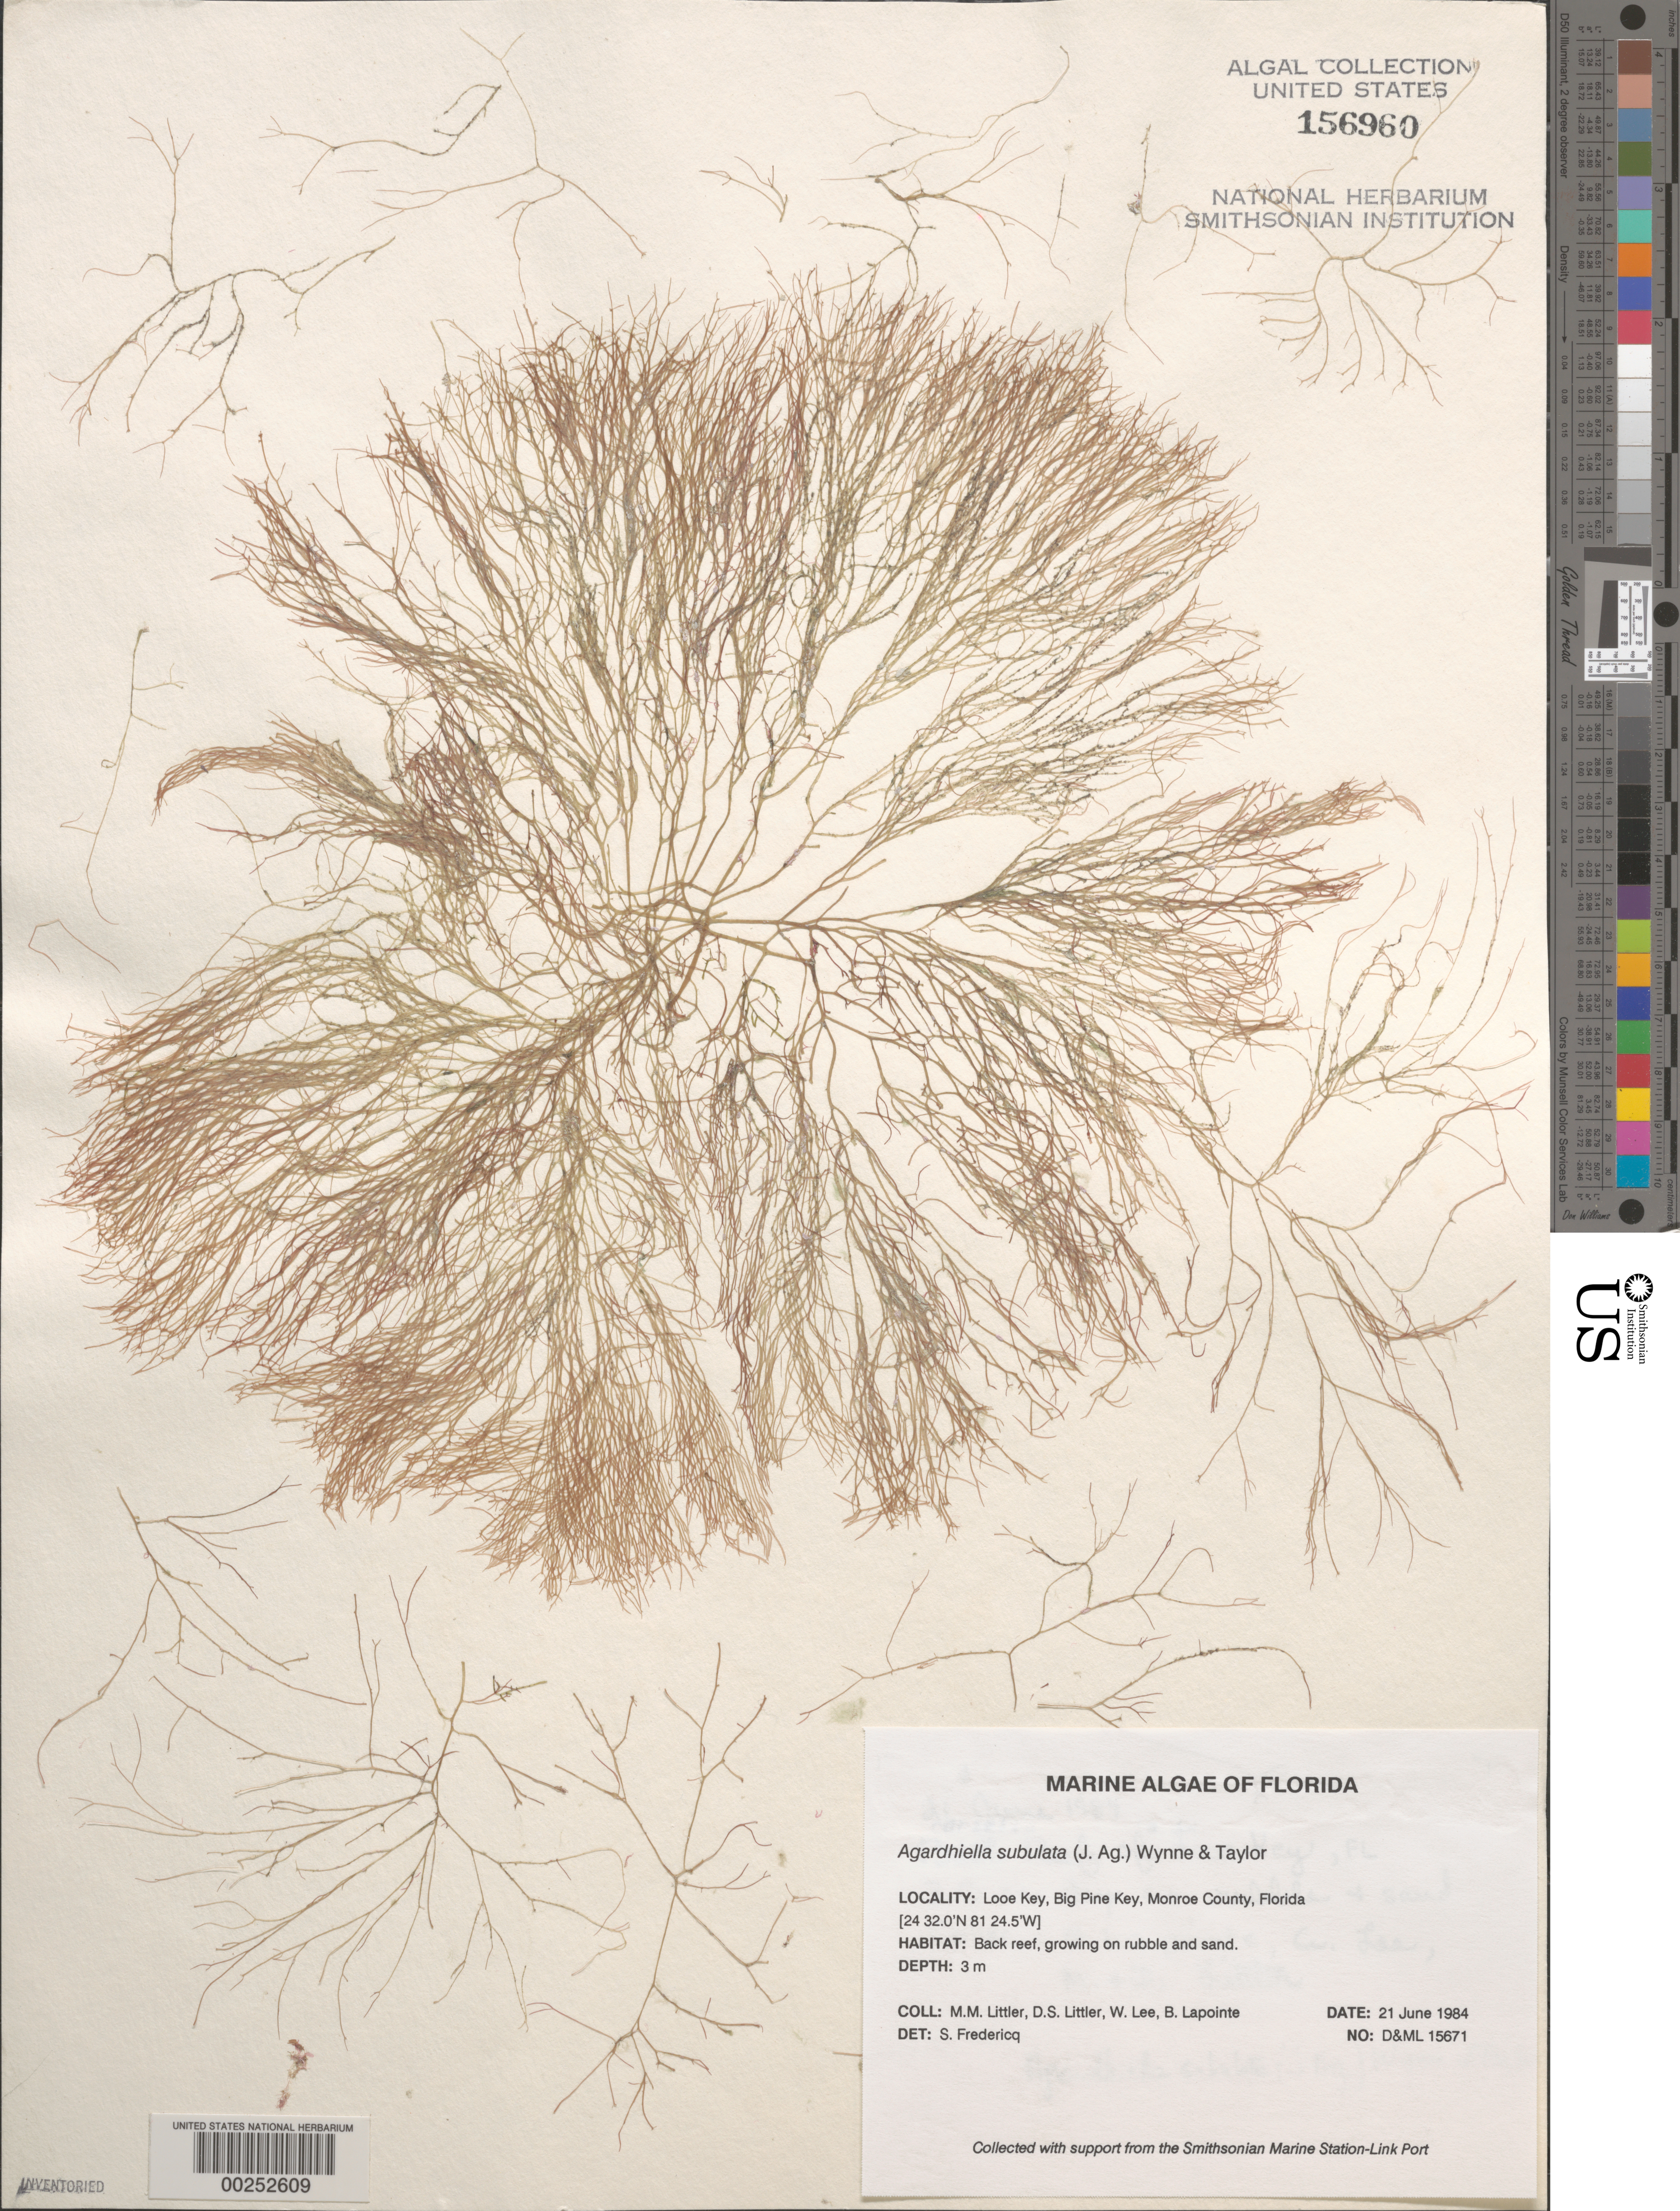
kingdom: Plantae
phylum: Rhodophyta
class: Florideophyceae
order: Gigartinales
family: Solieriaceae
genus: Agardhiella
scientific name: Agardhiella subulata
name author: (C. Agardh) G.T.Kraft & M.J. Wynne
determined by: Fredericq, S.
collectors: M. M. Littler, D. S. Littler, W. Lee & B. Lapointe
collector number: D&ML 15671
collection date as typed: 21 Jun 1984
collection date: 1984-06-21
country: United States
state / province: Florida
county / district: Monroe County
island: Looe Key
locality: Looe Key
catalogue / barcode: US 156960